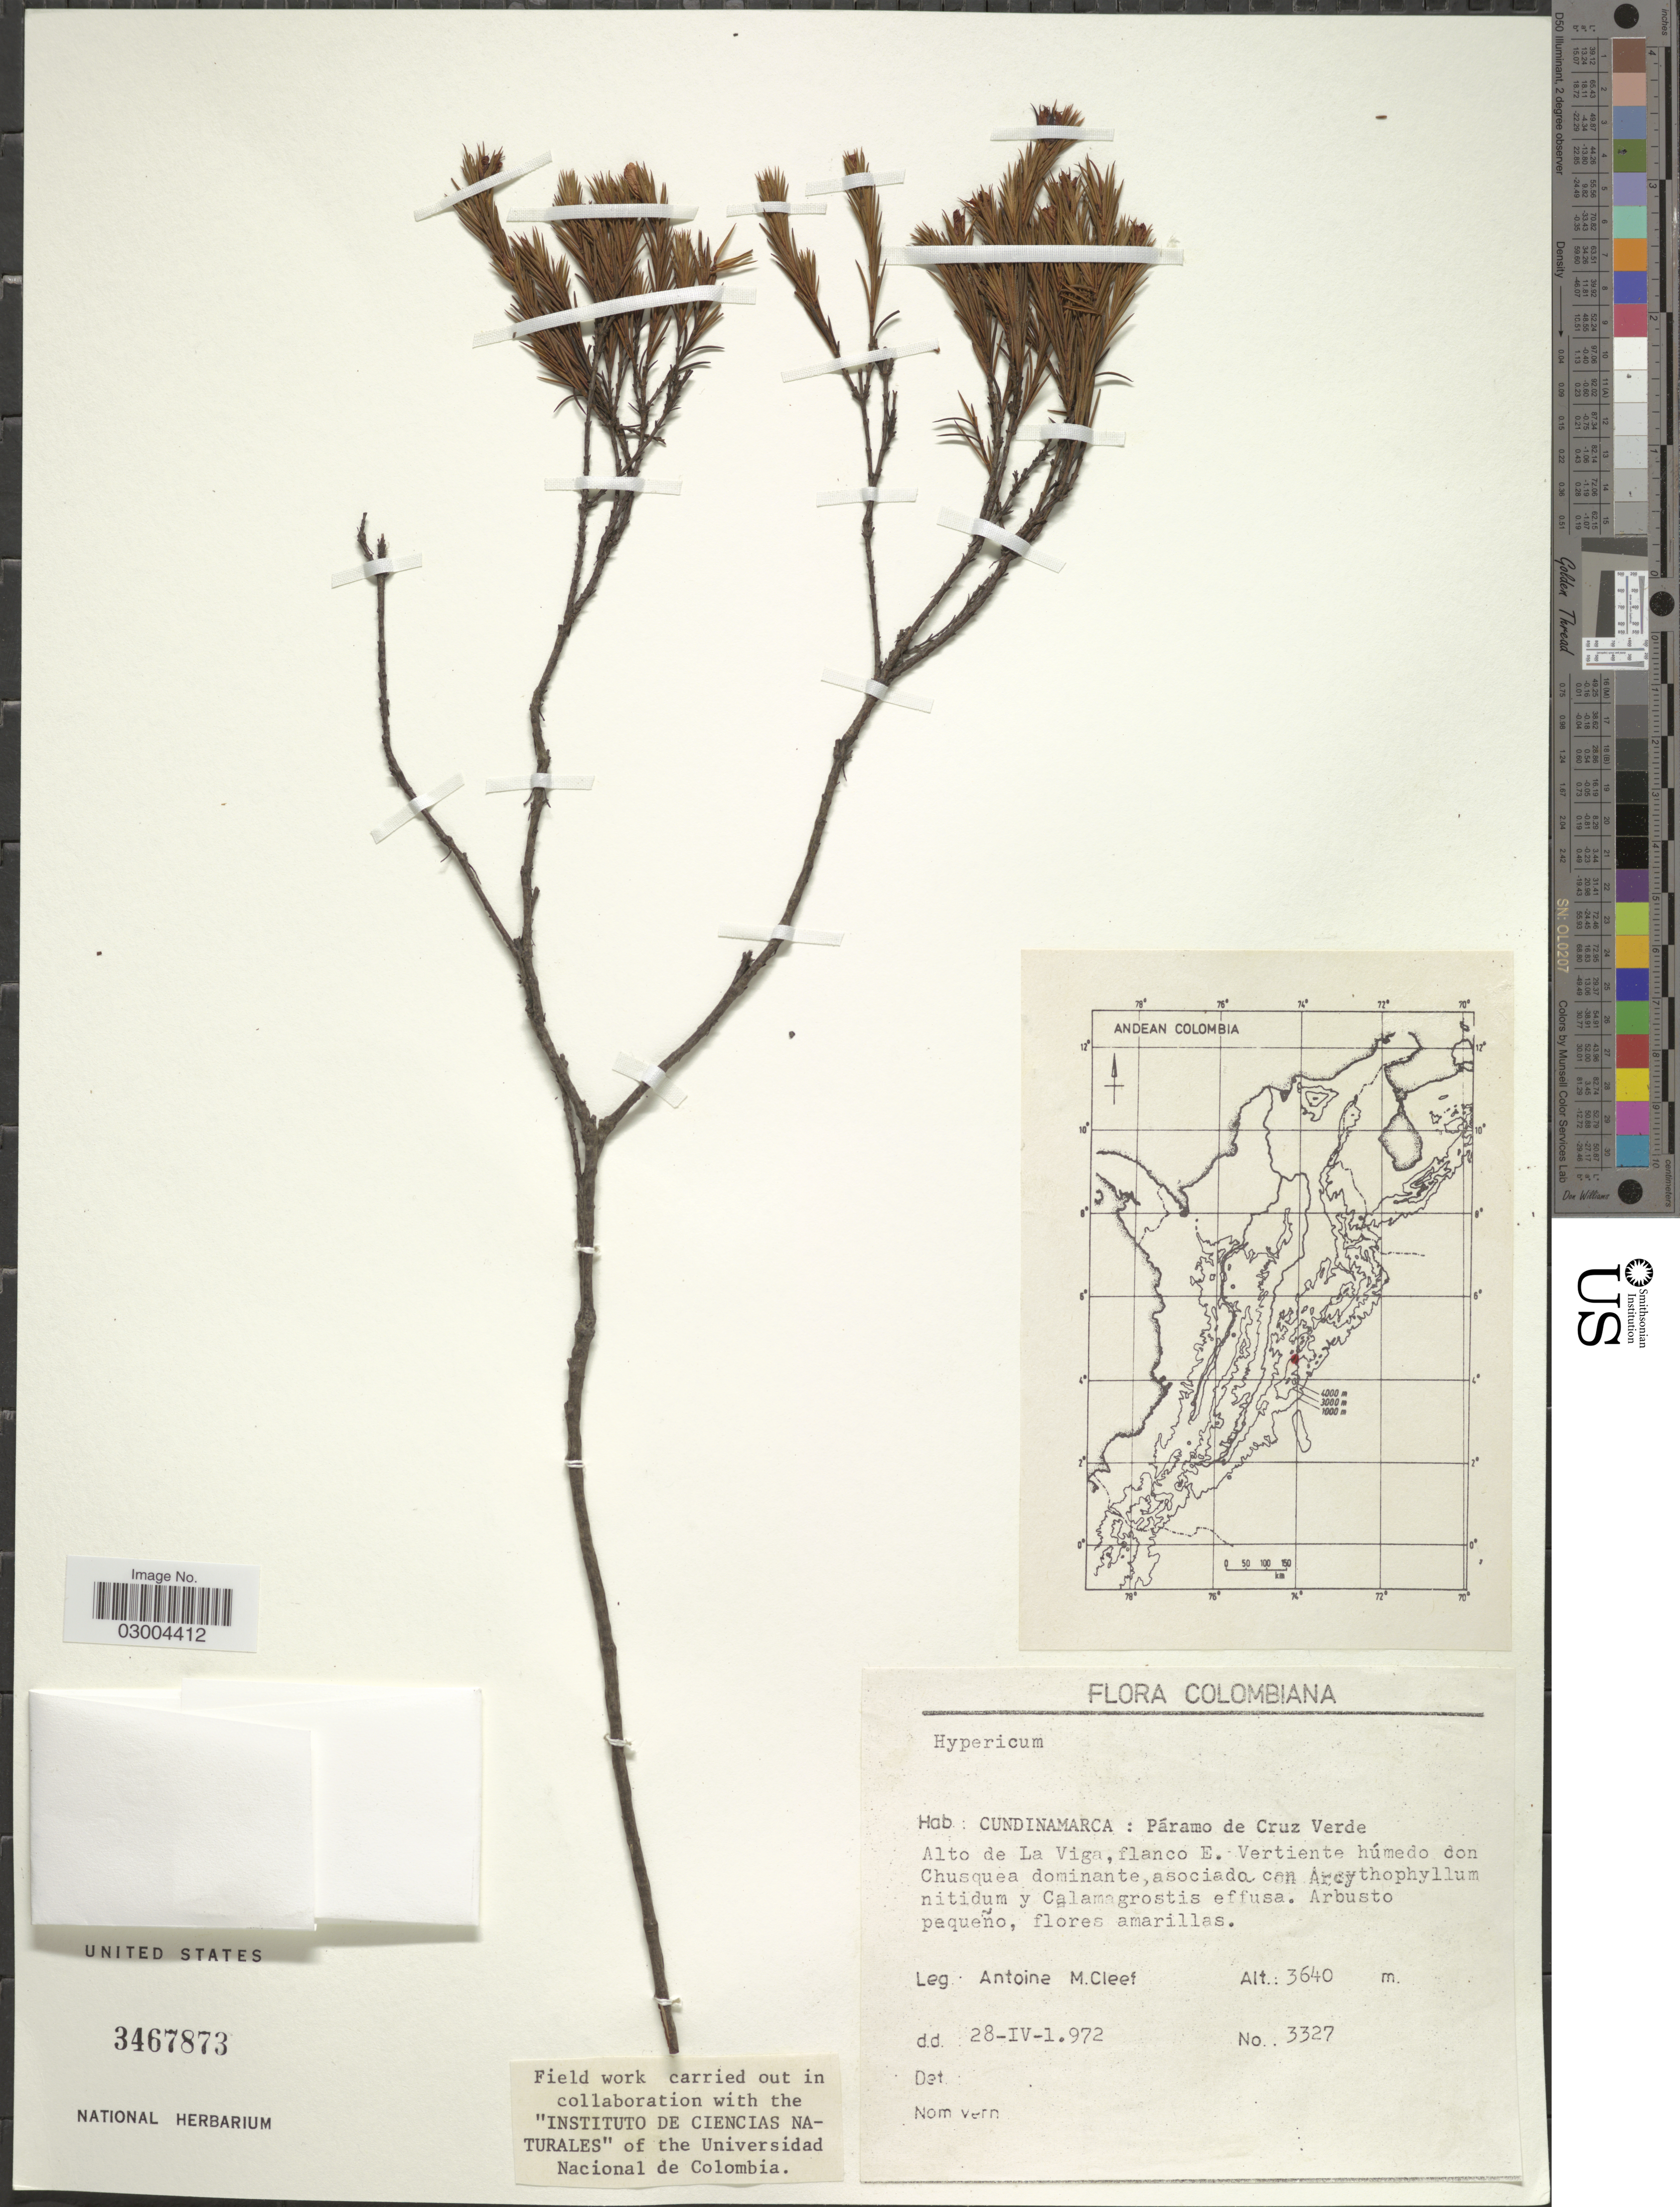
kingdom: Plantae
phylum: Tracheophyta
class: Magnoliopsida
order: Malpighiales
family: Hypericaceae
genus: Hypericum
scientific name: Hypericum sp.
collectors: A. M. Cleef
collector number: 3327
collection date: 1972-04-28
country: Colombia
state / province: Cundinamarca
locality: Páramo de Cruz Verde. Alto de La Viga, flanco E.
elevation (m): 3640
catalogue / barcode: US 3467873